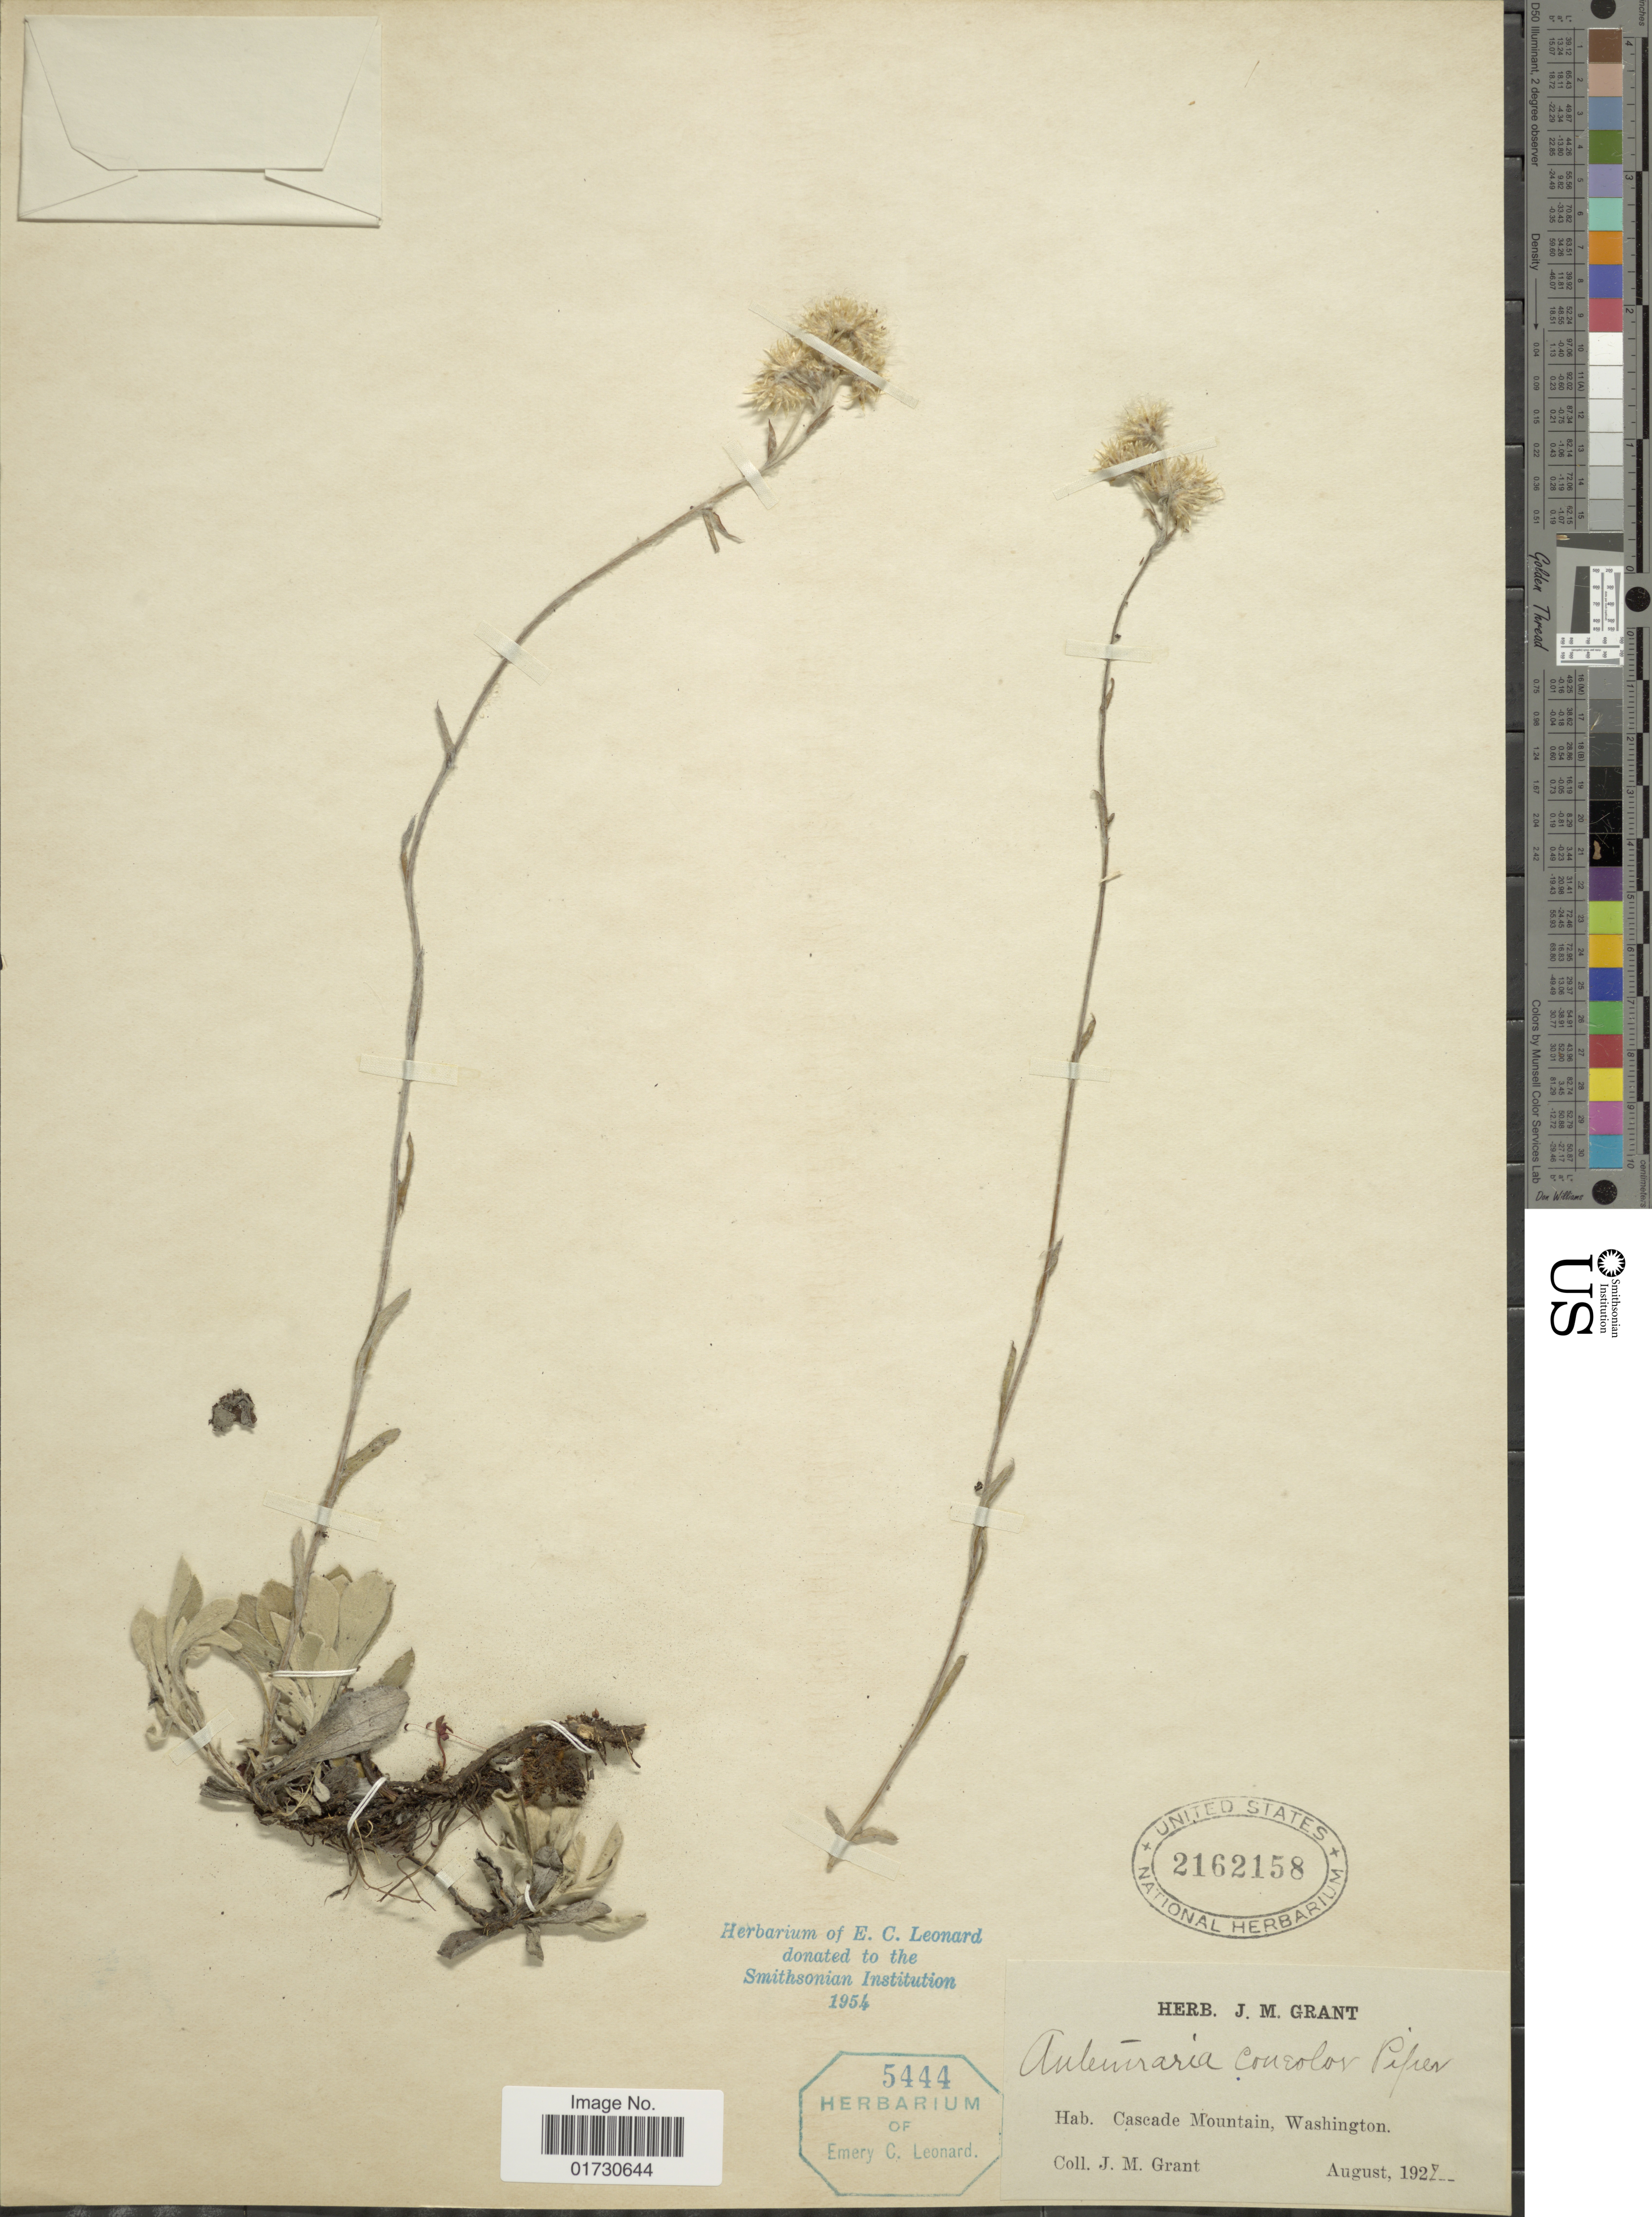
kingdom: Plantae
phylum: Tracheophyta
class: Magnoliopsida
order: Asterales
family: Asteraceae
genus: Antennaria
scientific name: Antennaria concolor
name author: Piper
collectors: J. M. Grant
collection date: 1927-08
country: United States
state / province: Washington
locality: Cascade Mountain, Washington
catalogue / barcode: US 2162158